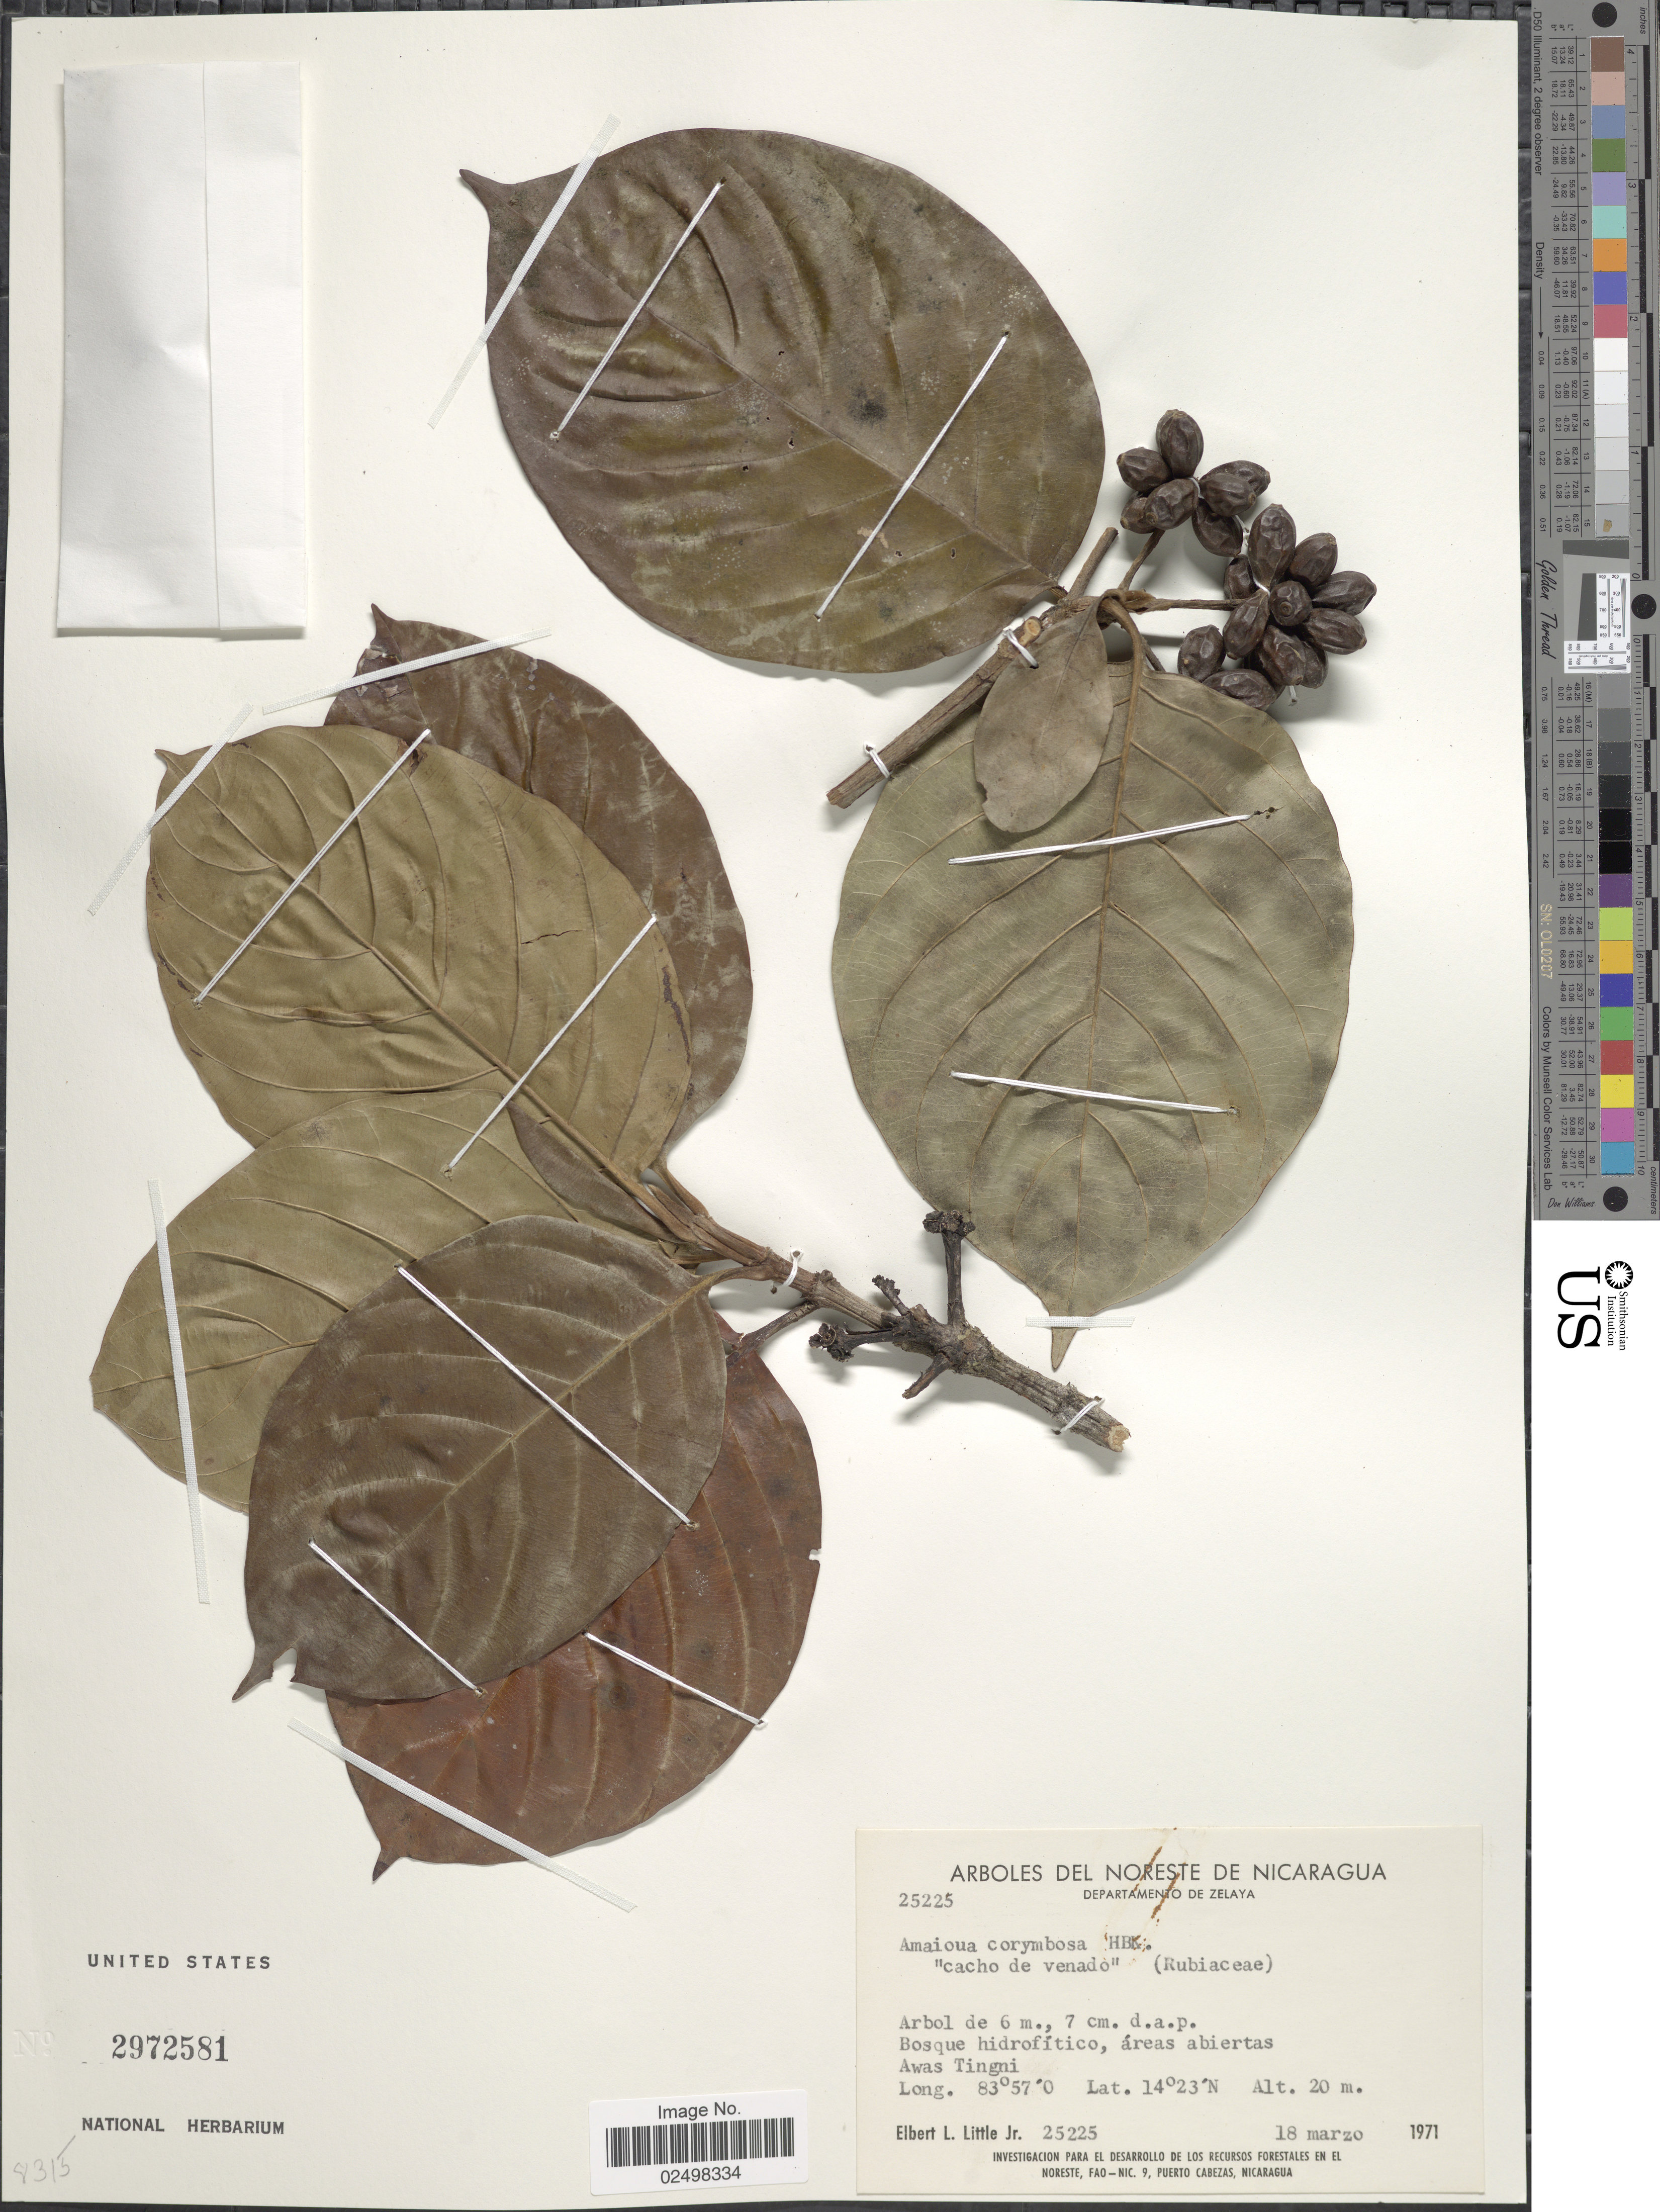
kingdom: Plantae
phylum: Tracheophyta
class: Magnoliopsida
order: Gentianales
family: Rubiaceae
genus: Amaioua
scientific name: Amaioua corymbosa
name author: Kunth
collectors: E. L. Little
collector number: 25225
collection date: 1971-03-18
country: Nicaragua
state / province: Atlantico Norte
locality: Noreste de Nicaragua. Departamento de Zelaya. Awas Tingni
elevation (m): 20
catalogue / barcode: US 2972581